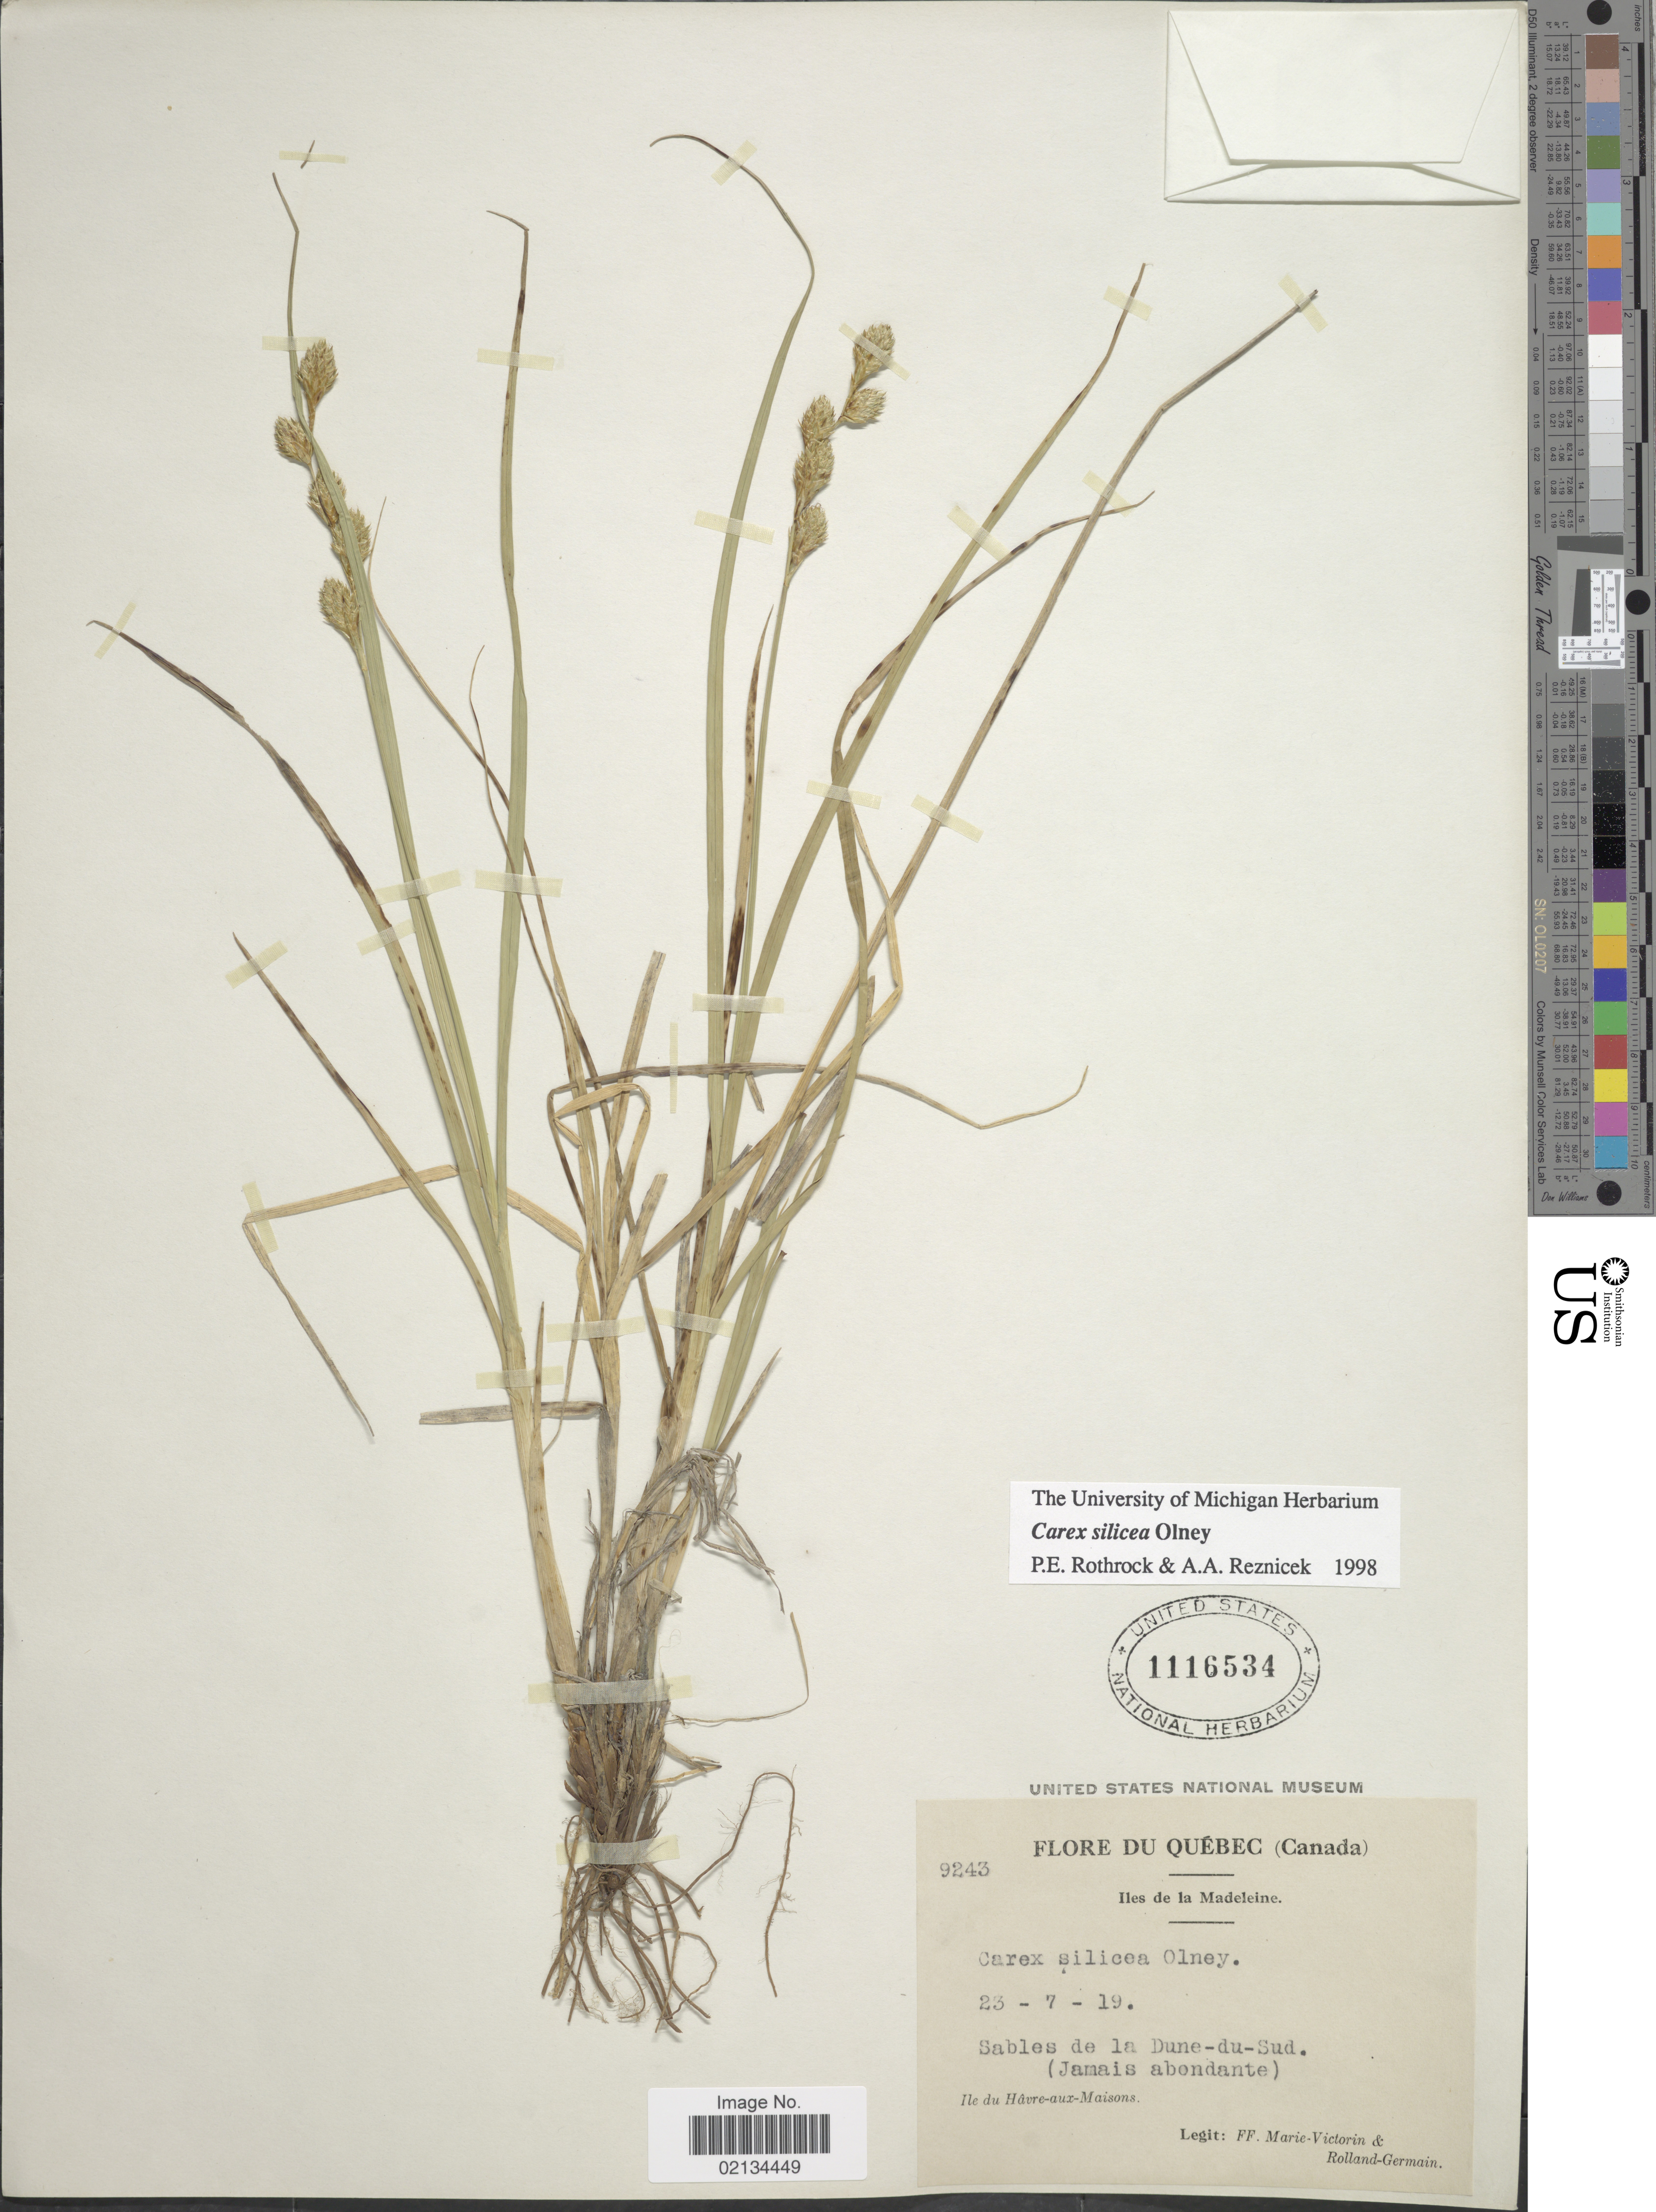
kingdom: Plantae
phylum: Tracheophyta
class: Liliopsida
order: Poales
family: Cyperaceae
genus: Carex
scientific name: Carex silicea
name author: Olney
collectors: F. Marie-Victorin & Rolland-Germain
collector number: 9243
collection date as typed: Transcribed d/m/y: 23/7/19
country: Canada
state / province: Quebec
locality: Iles de la Madeleine, Sables de la Dune-du-Sud (Jamais abondante), Ile du Havre-aux-Maisons.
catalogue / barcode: US 1116534